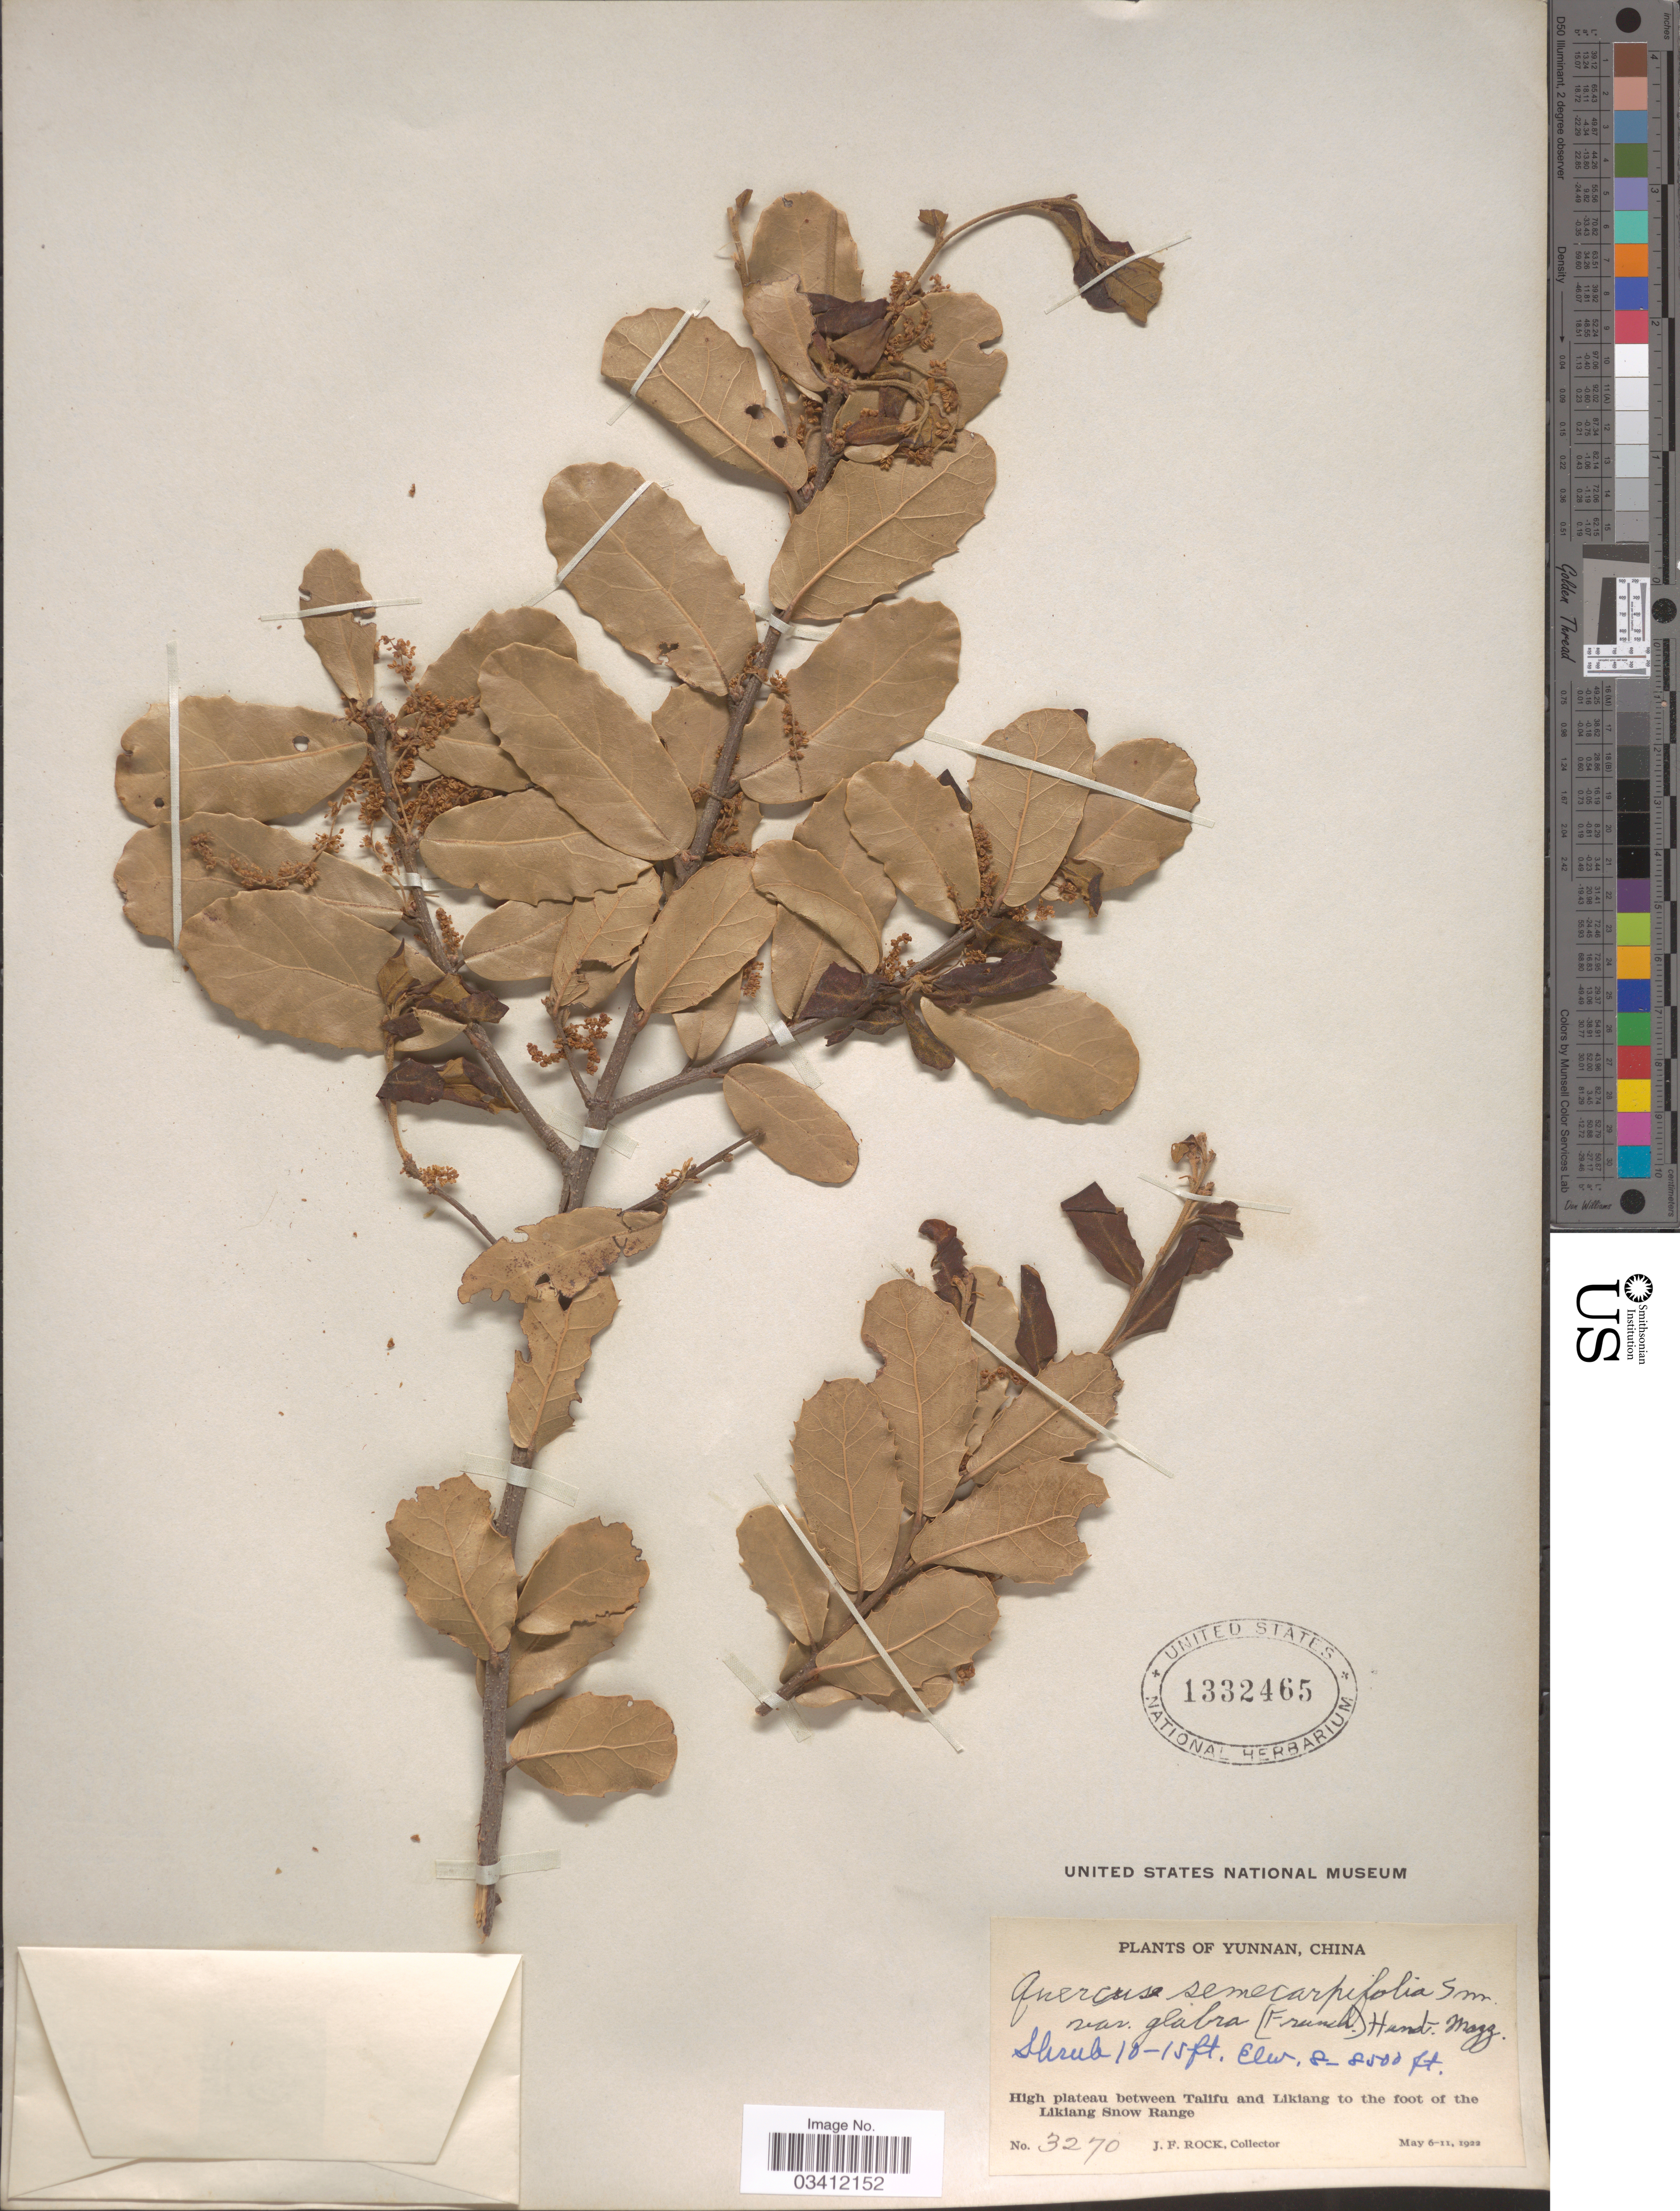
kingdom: Plantae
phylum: Tracheophyta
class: Magnoliopsida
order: Fagales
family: Fagaceae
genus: Quercus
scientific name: Quercus pseudosemecarpifolia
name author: A. Camus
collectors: J. Rock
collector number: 3270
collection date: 1922-05-06/1922-05-11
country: China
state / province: Yunnan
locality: High plateau between Talifu and Likiang to the foot of the Likiang Snow Range.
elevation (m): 2438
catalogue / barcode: US 1332465